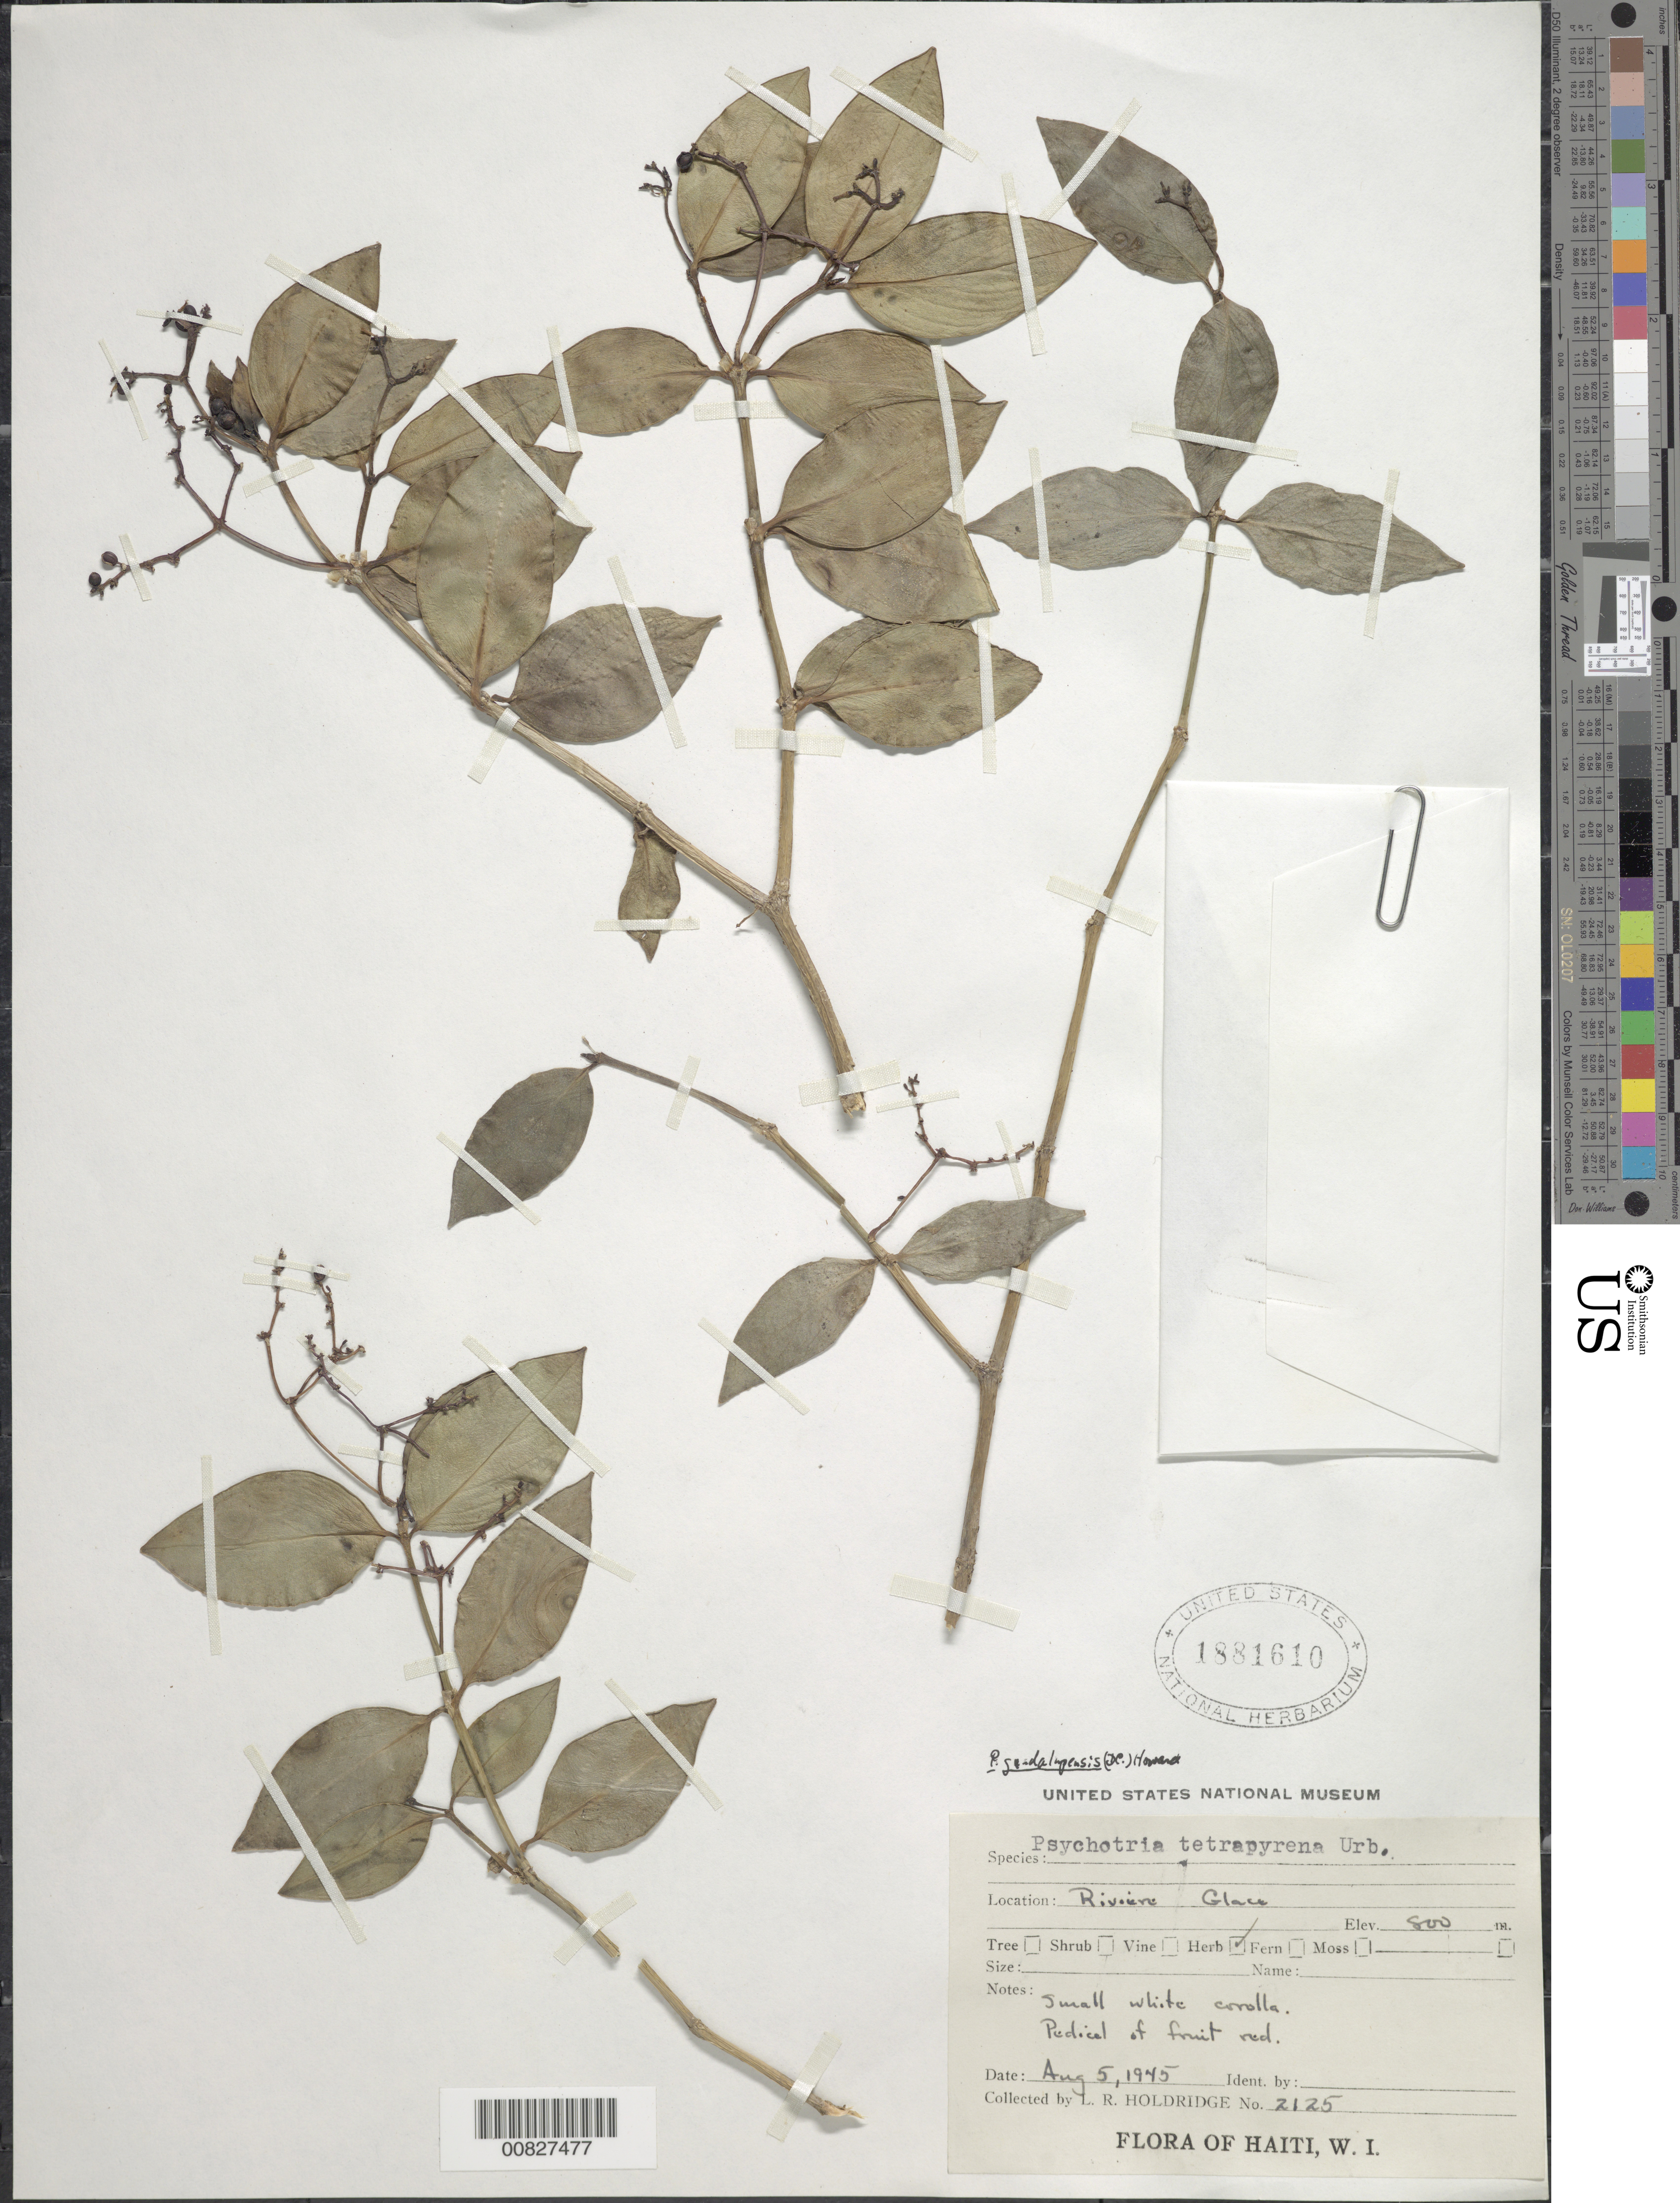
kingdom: Plantae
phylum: Tracheophyta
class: Magnoliopsida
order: Gentianales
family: Rubiaceae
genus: Notopleura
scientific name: Notopleura guadalupensis subsp. tetrapyrena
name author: (Urb.) C.M. Taylor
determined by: Nicolson, Dan H.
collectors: L. Holdridge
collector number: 2125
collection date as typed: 05 Aug 1945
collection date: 1945-08-05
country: Haiti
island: Hispaniola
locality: Rivière Glace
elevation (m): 800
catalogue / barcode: US 1881610